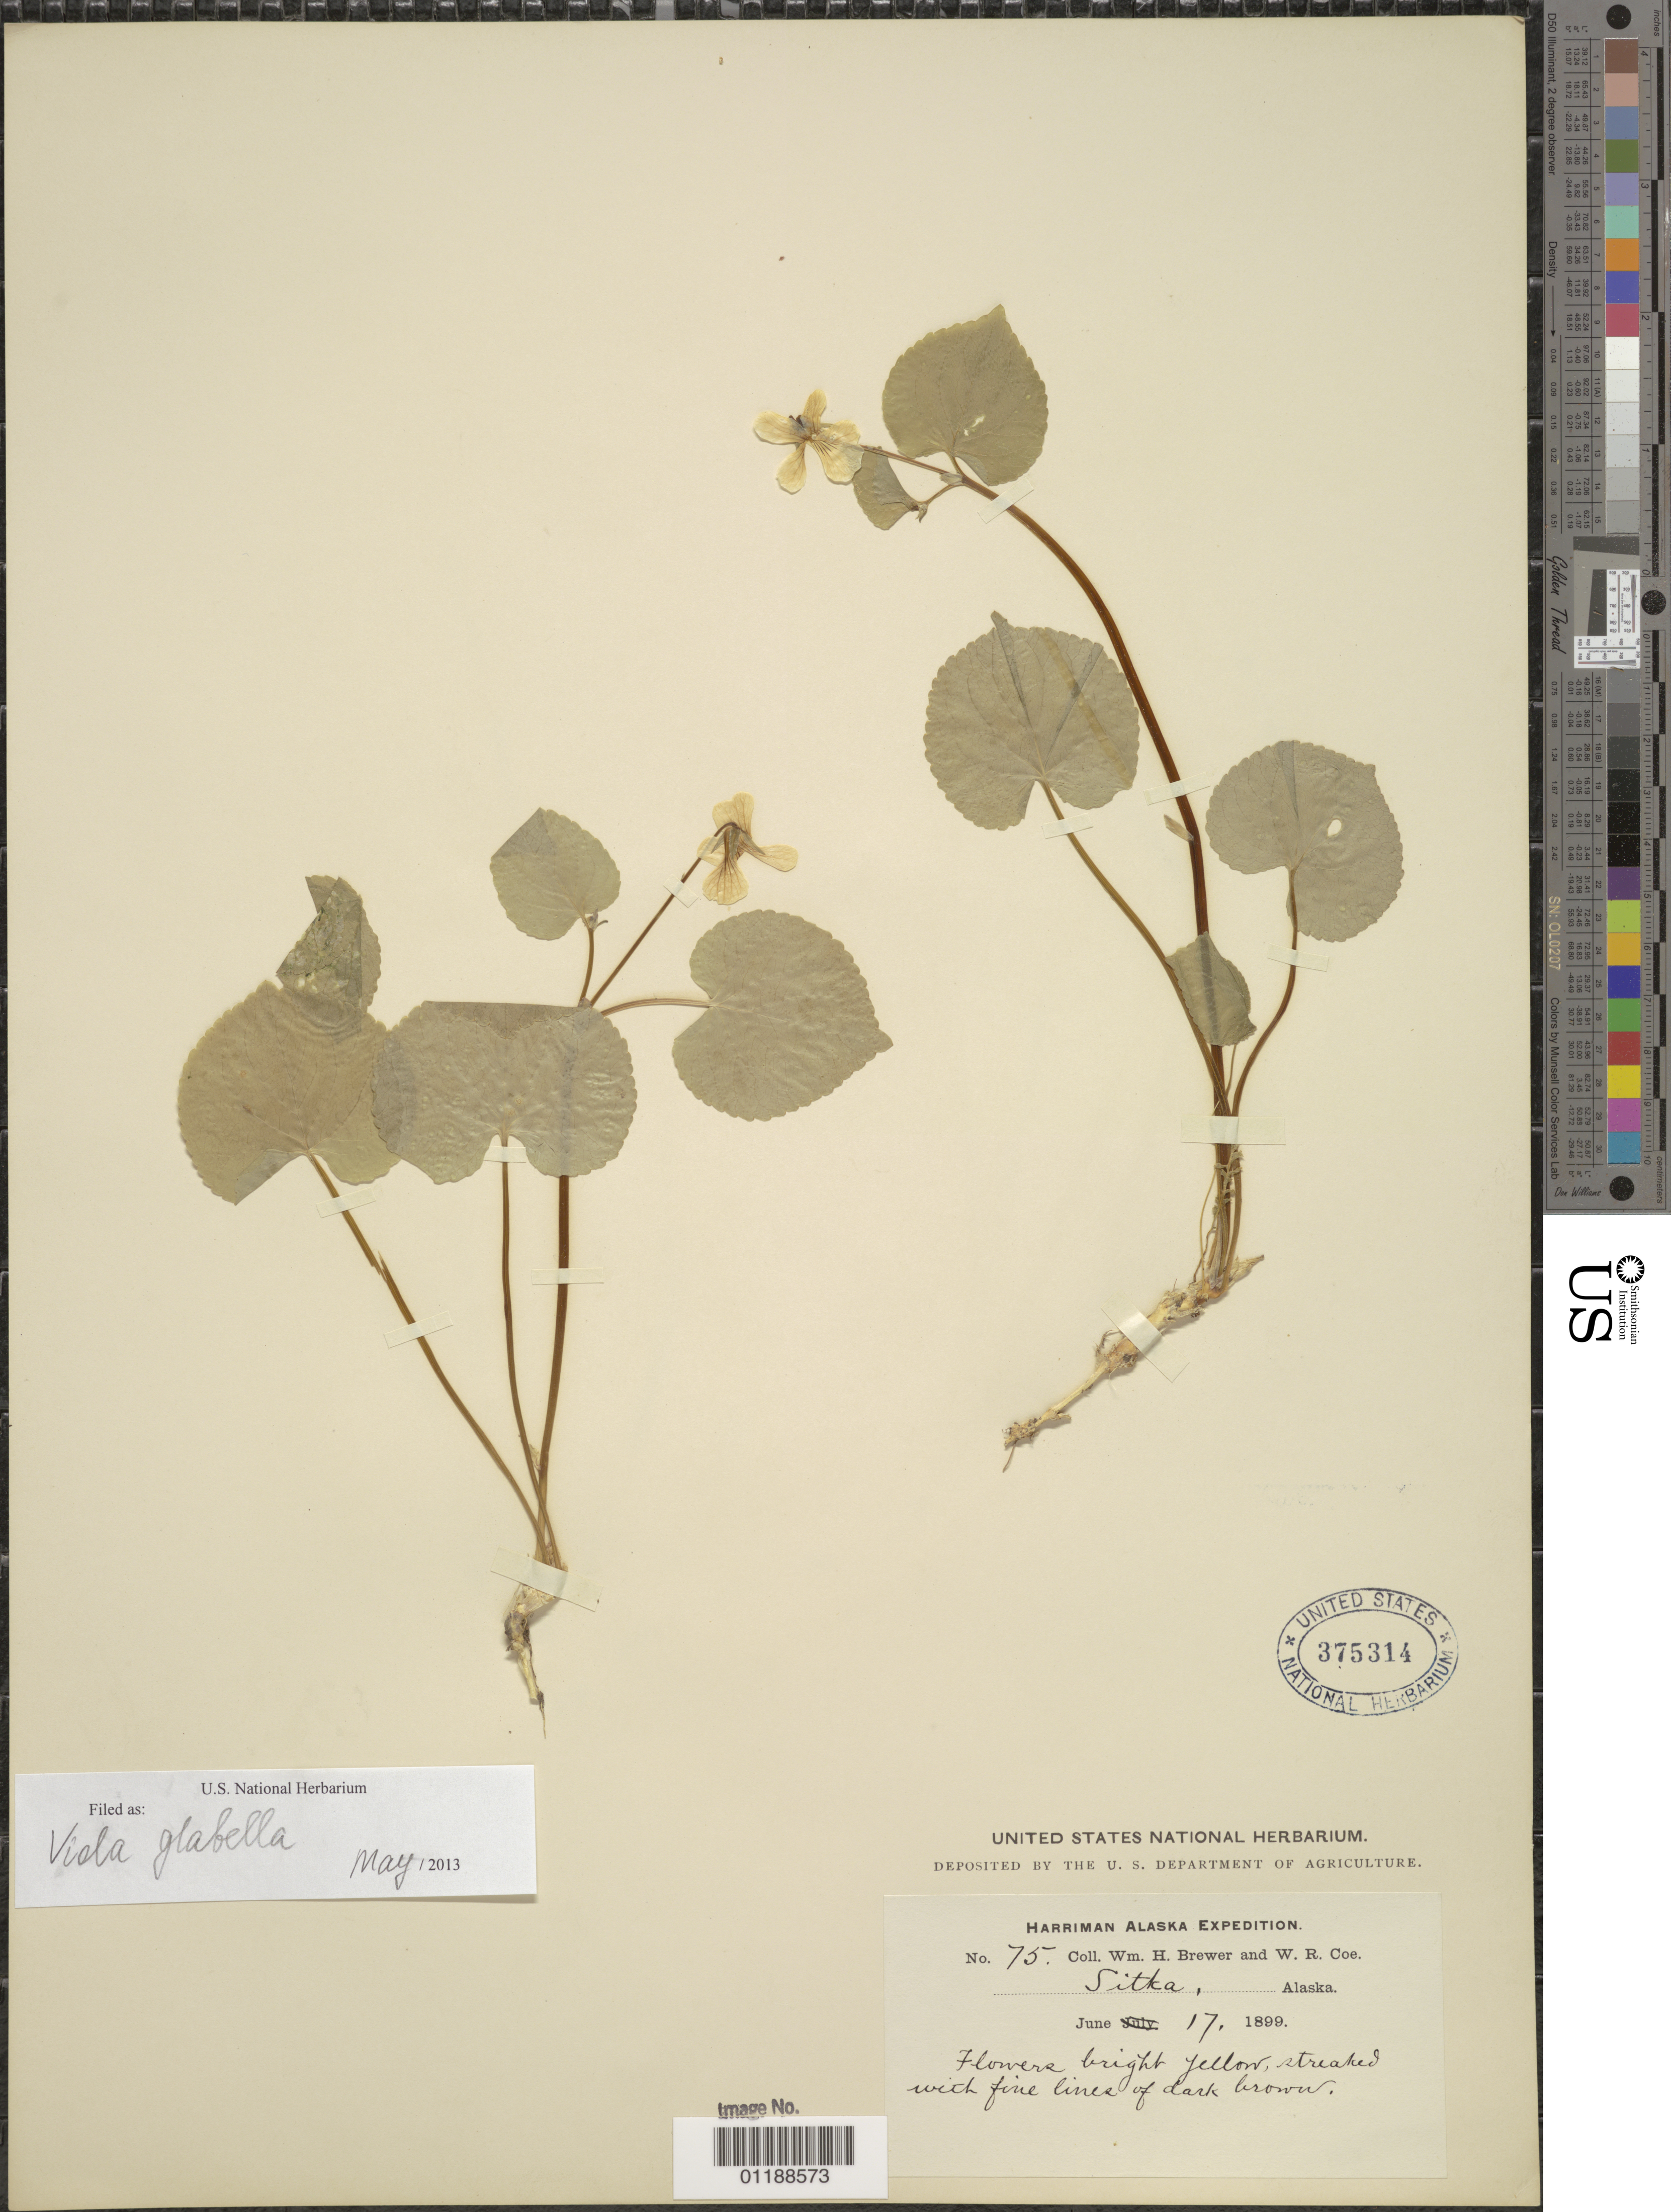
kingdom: Plantae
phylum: Tracheophyta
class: Magnoliopsida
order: Malpighiales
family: Violaceae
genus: Viola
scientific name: Viola glabella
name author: Nutt.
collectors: W. H. Brewer & W. Coe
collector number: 75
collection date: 1899-06-17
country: United States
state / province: Alaska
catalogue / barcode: US 375314